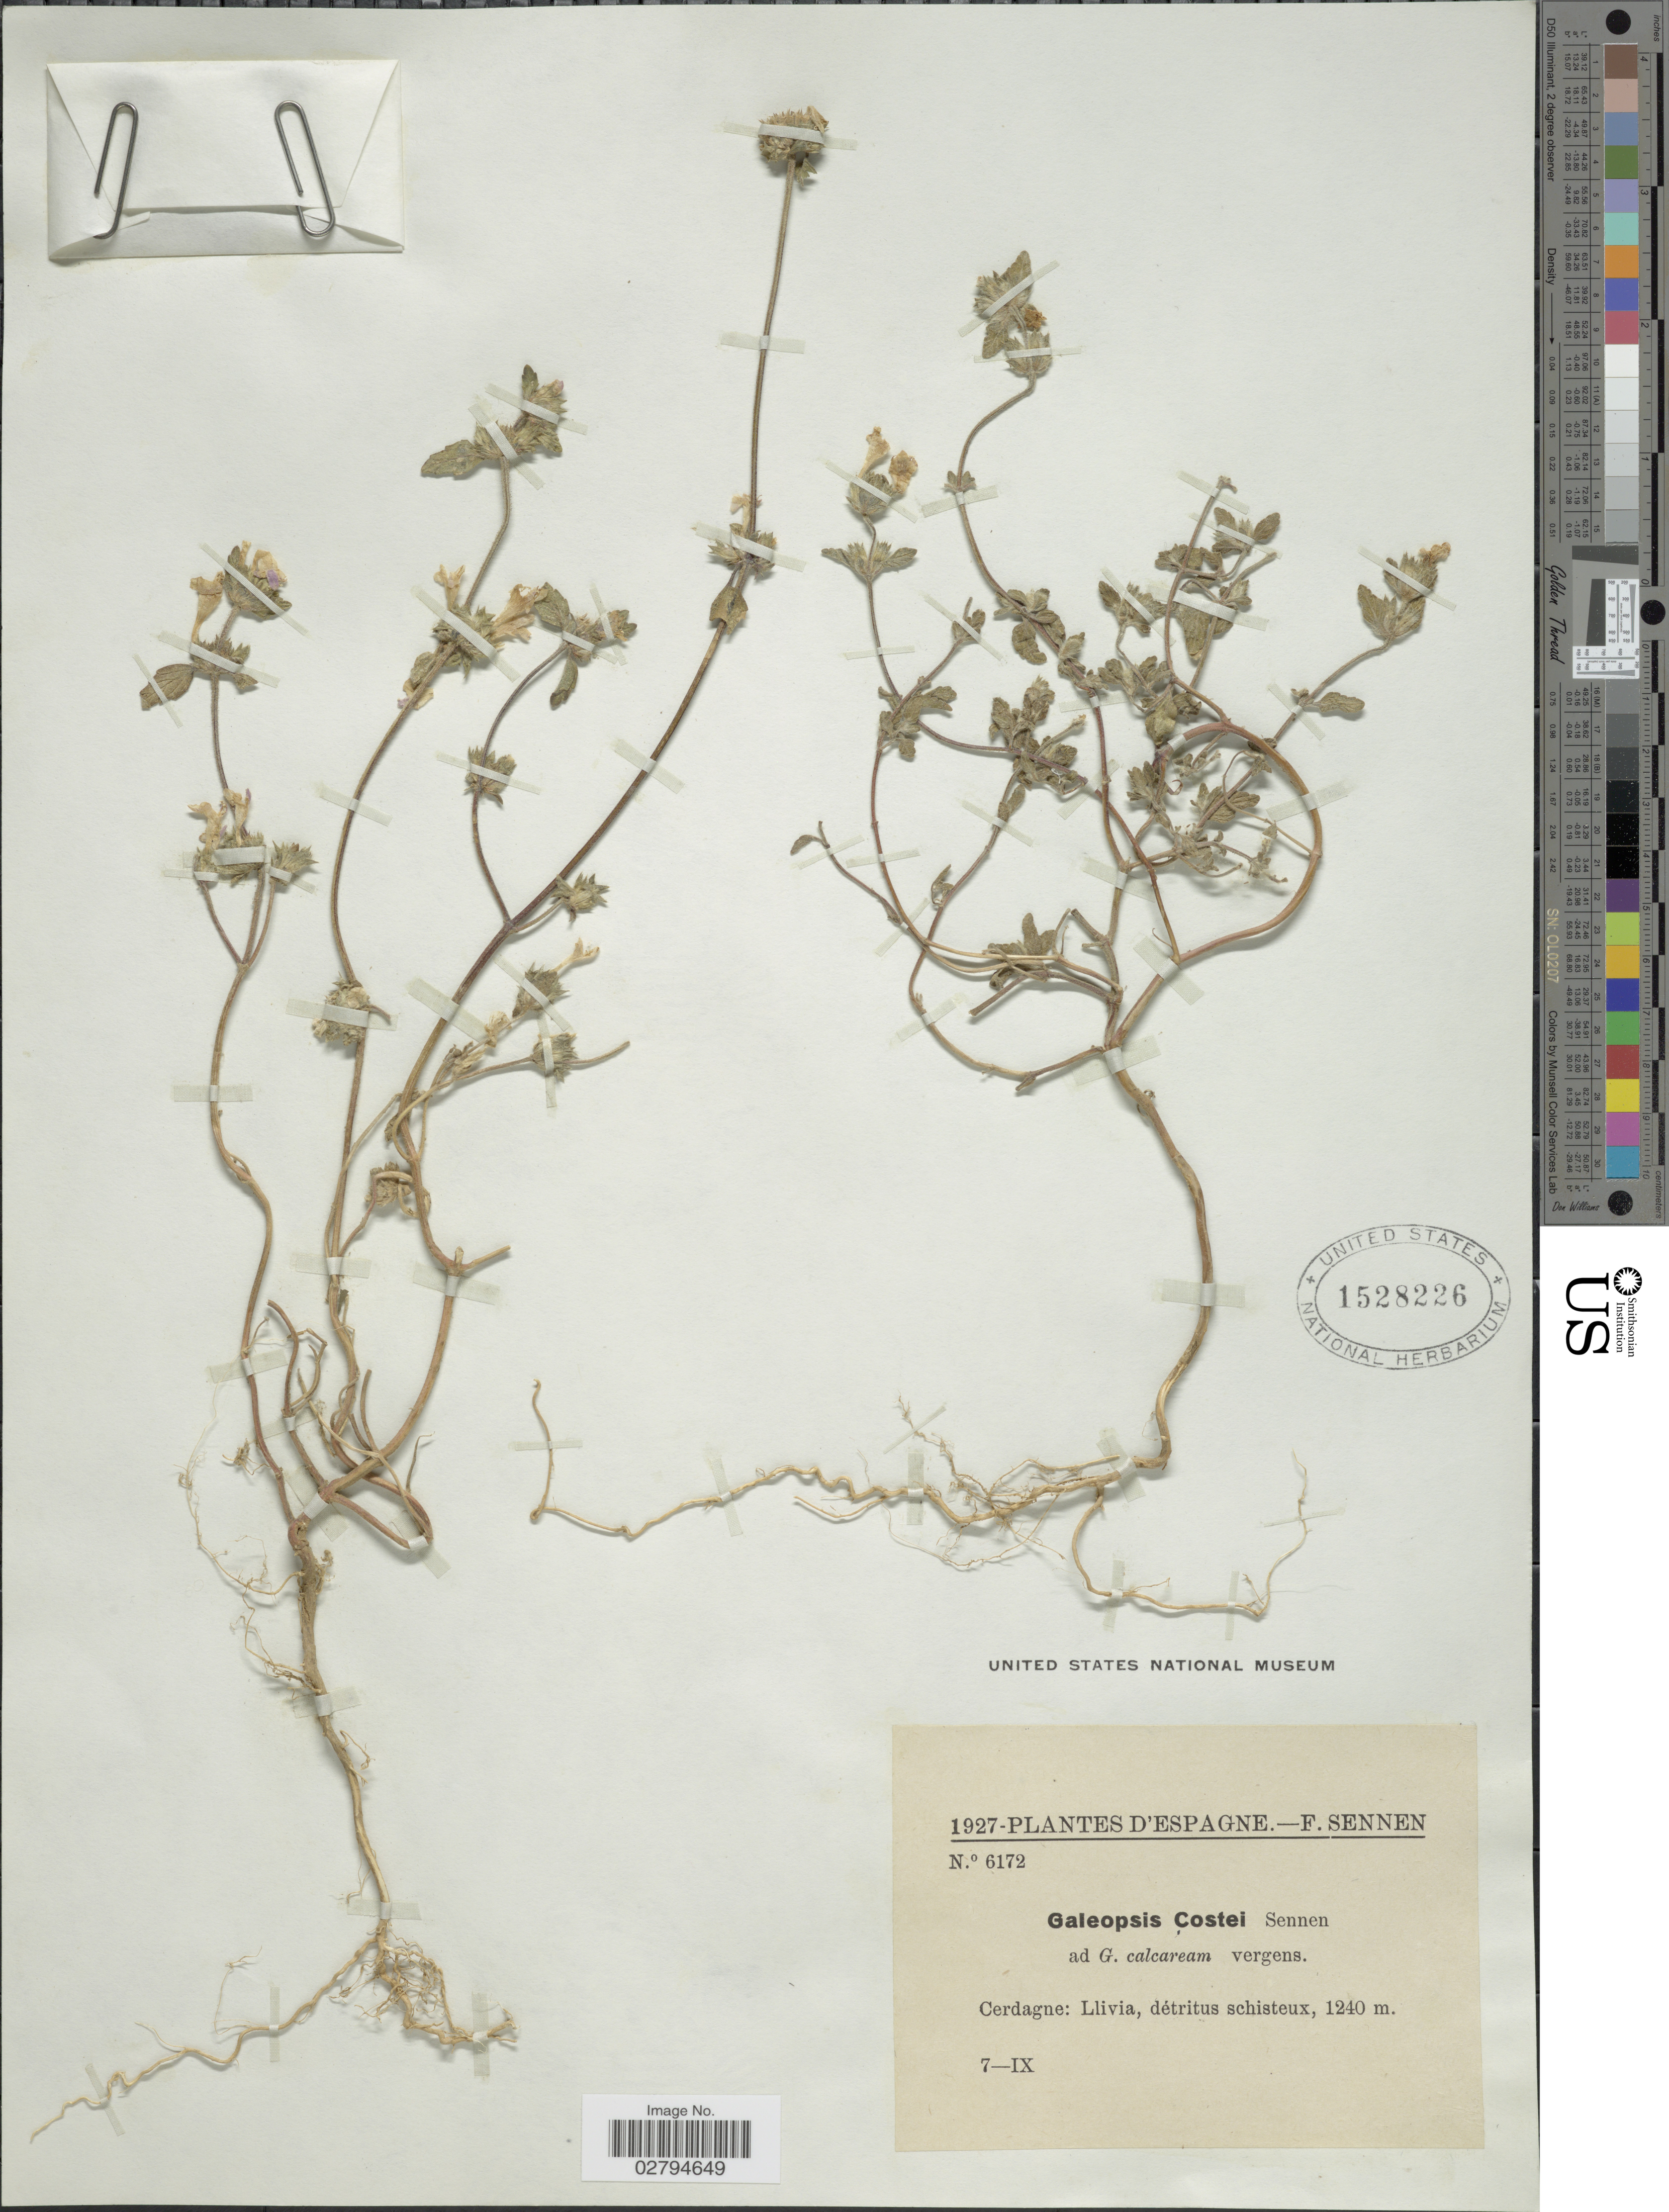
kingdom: Plantae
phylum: Tracheophyta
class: Magnoliopsida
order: Lamiales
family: Lamiaceae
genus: Galeopsis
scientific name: Galeopsis costei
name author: Sennen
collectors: E. Sennen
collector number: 6172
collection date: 1927-09-07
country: Spain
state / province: Islas Baleares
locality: Cerdagne: Llivia.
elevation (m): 1240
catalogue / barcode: US 1528226